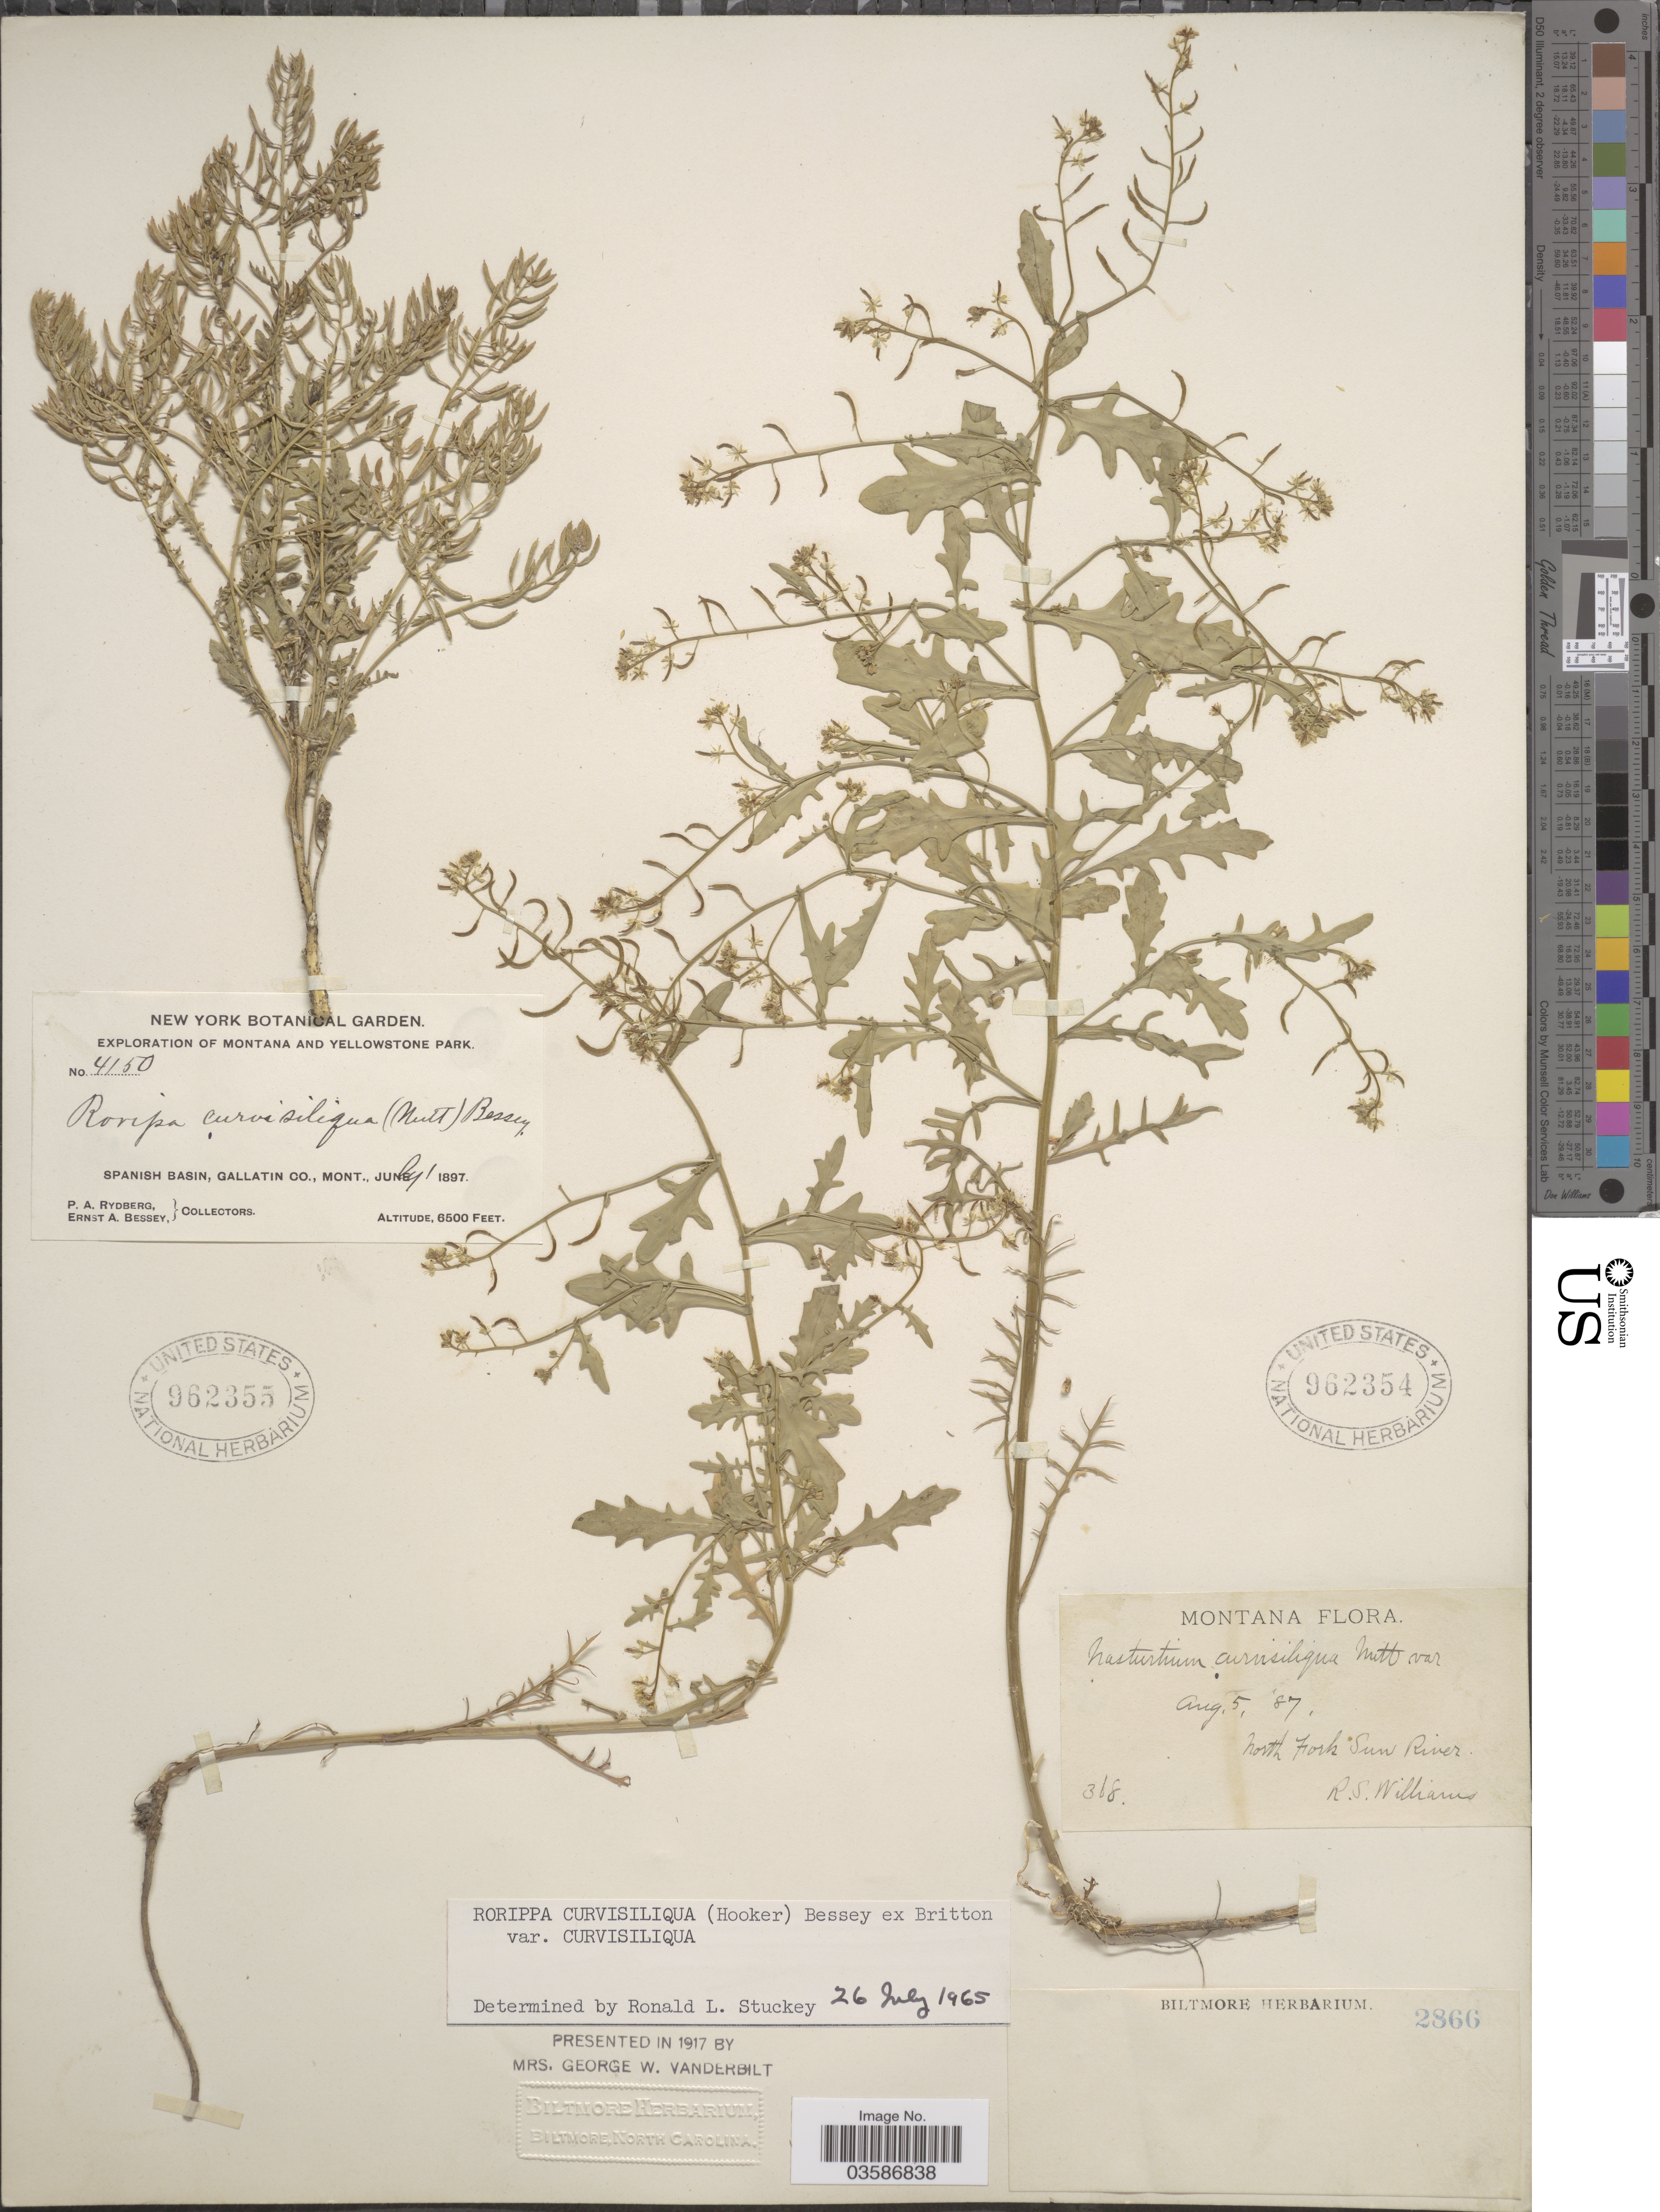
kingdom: Plantae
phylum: Tracheophyta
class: Magnoliopsida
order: Brassicales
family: Brassicaceae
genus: Rorippa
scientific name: Rorippa curvisiliqua var. curvisiliqua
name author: (Hook.) Bessey ex Britton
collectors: P. A. Rydberg & E. A. Bessey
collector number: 4150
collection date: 1897-07-01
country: United States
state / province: Montana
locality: Spanish Basin, Gallatin Co.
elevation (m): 1981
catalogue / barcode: US 962355